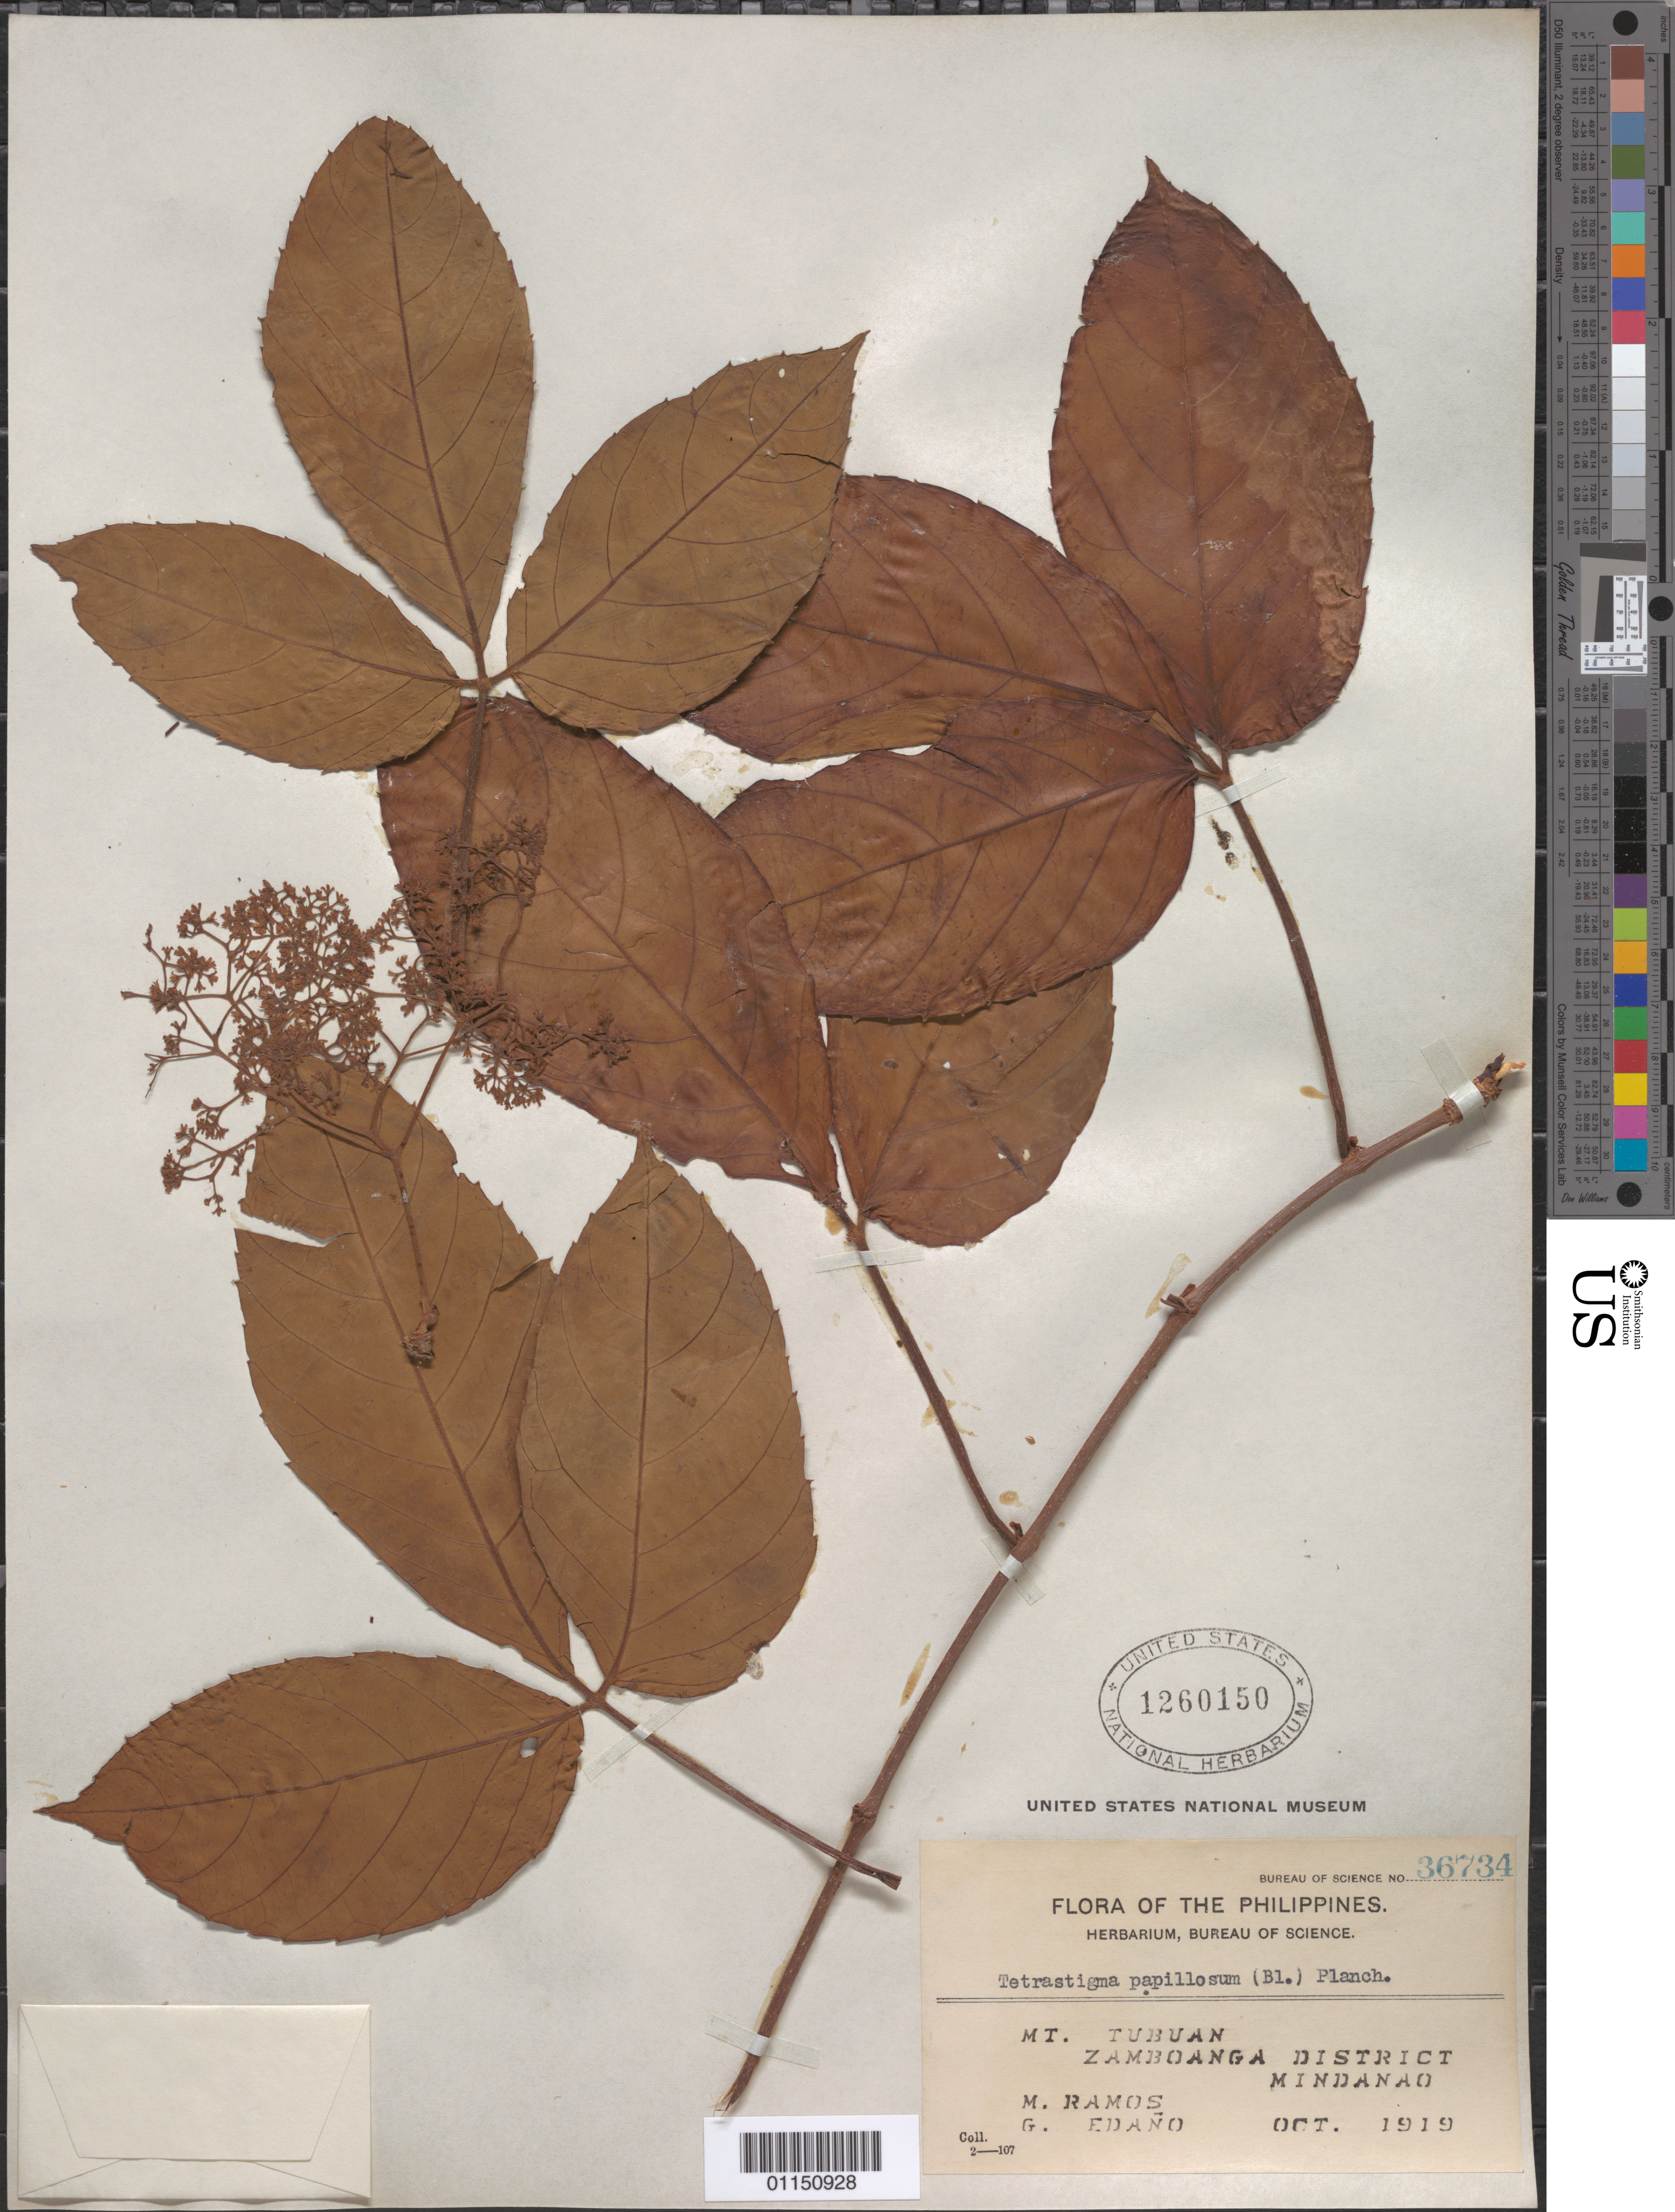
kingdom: Plantae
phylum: Tracheophyta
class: Magnoliopsida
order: Vitales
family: Vitaceae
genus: Tetrastigma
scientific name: Tetrastigma papillosum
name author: (Blume) Planch.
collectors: M. Ramos & G. Edaño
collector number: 36734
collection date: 1919-10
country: Philippines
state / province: Muslim Mindanao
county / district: Maguindanao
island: Mindanao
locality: Mt Tubuan.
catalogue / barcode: US 1260150